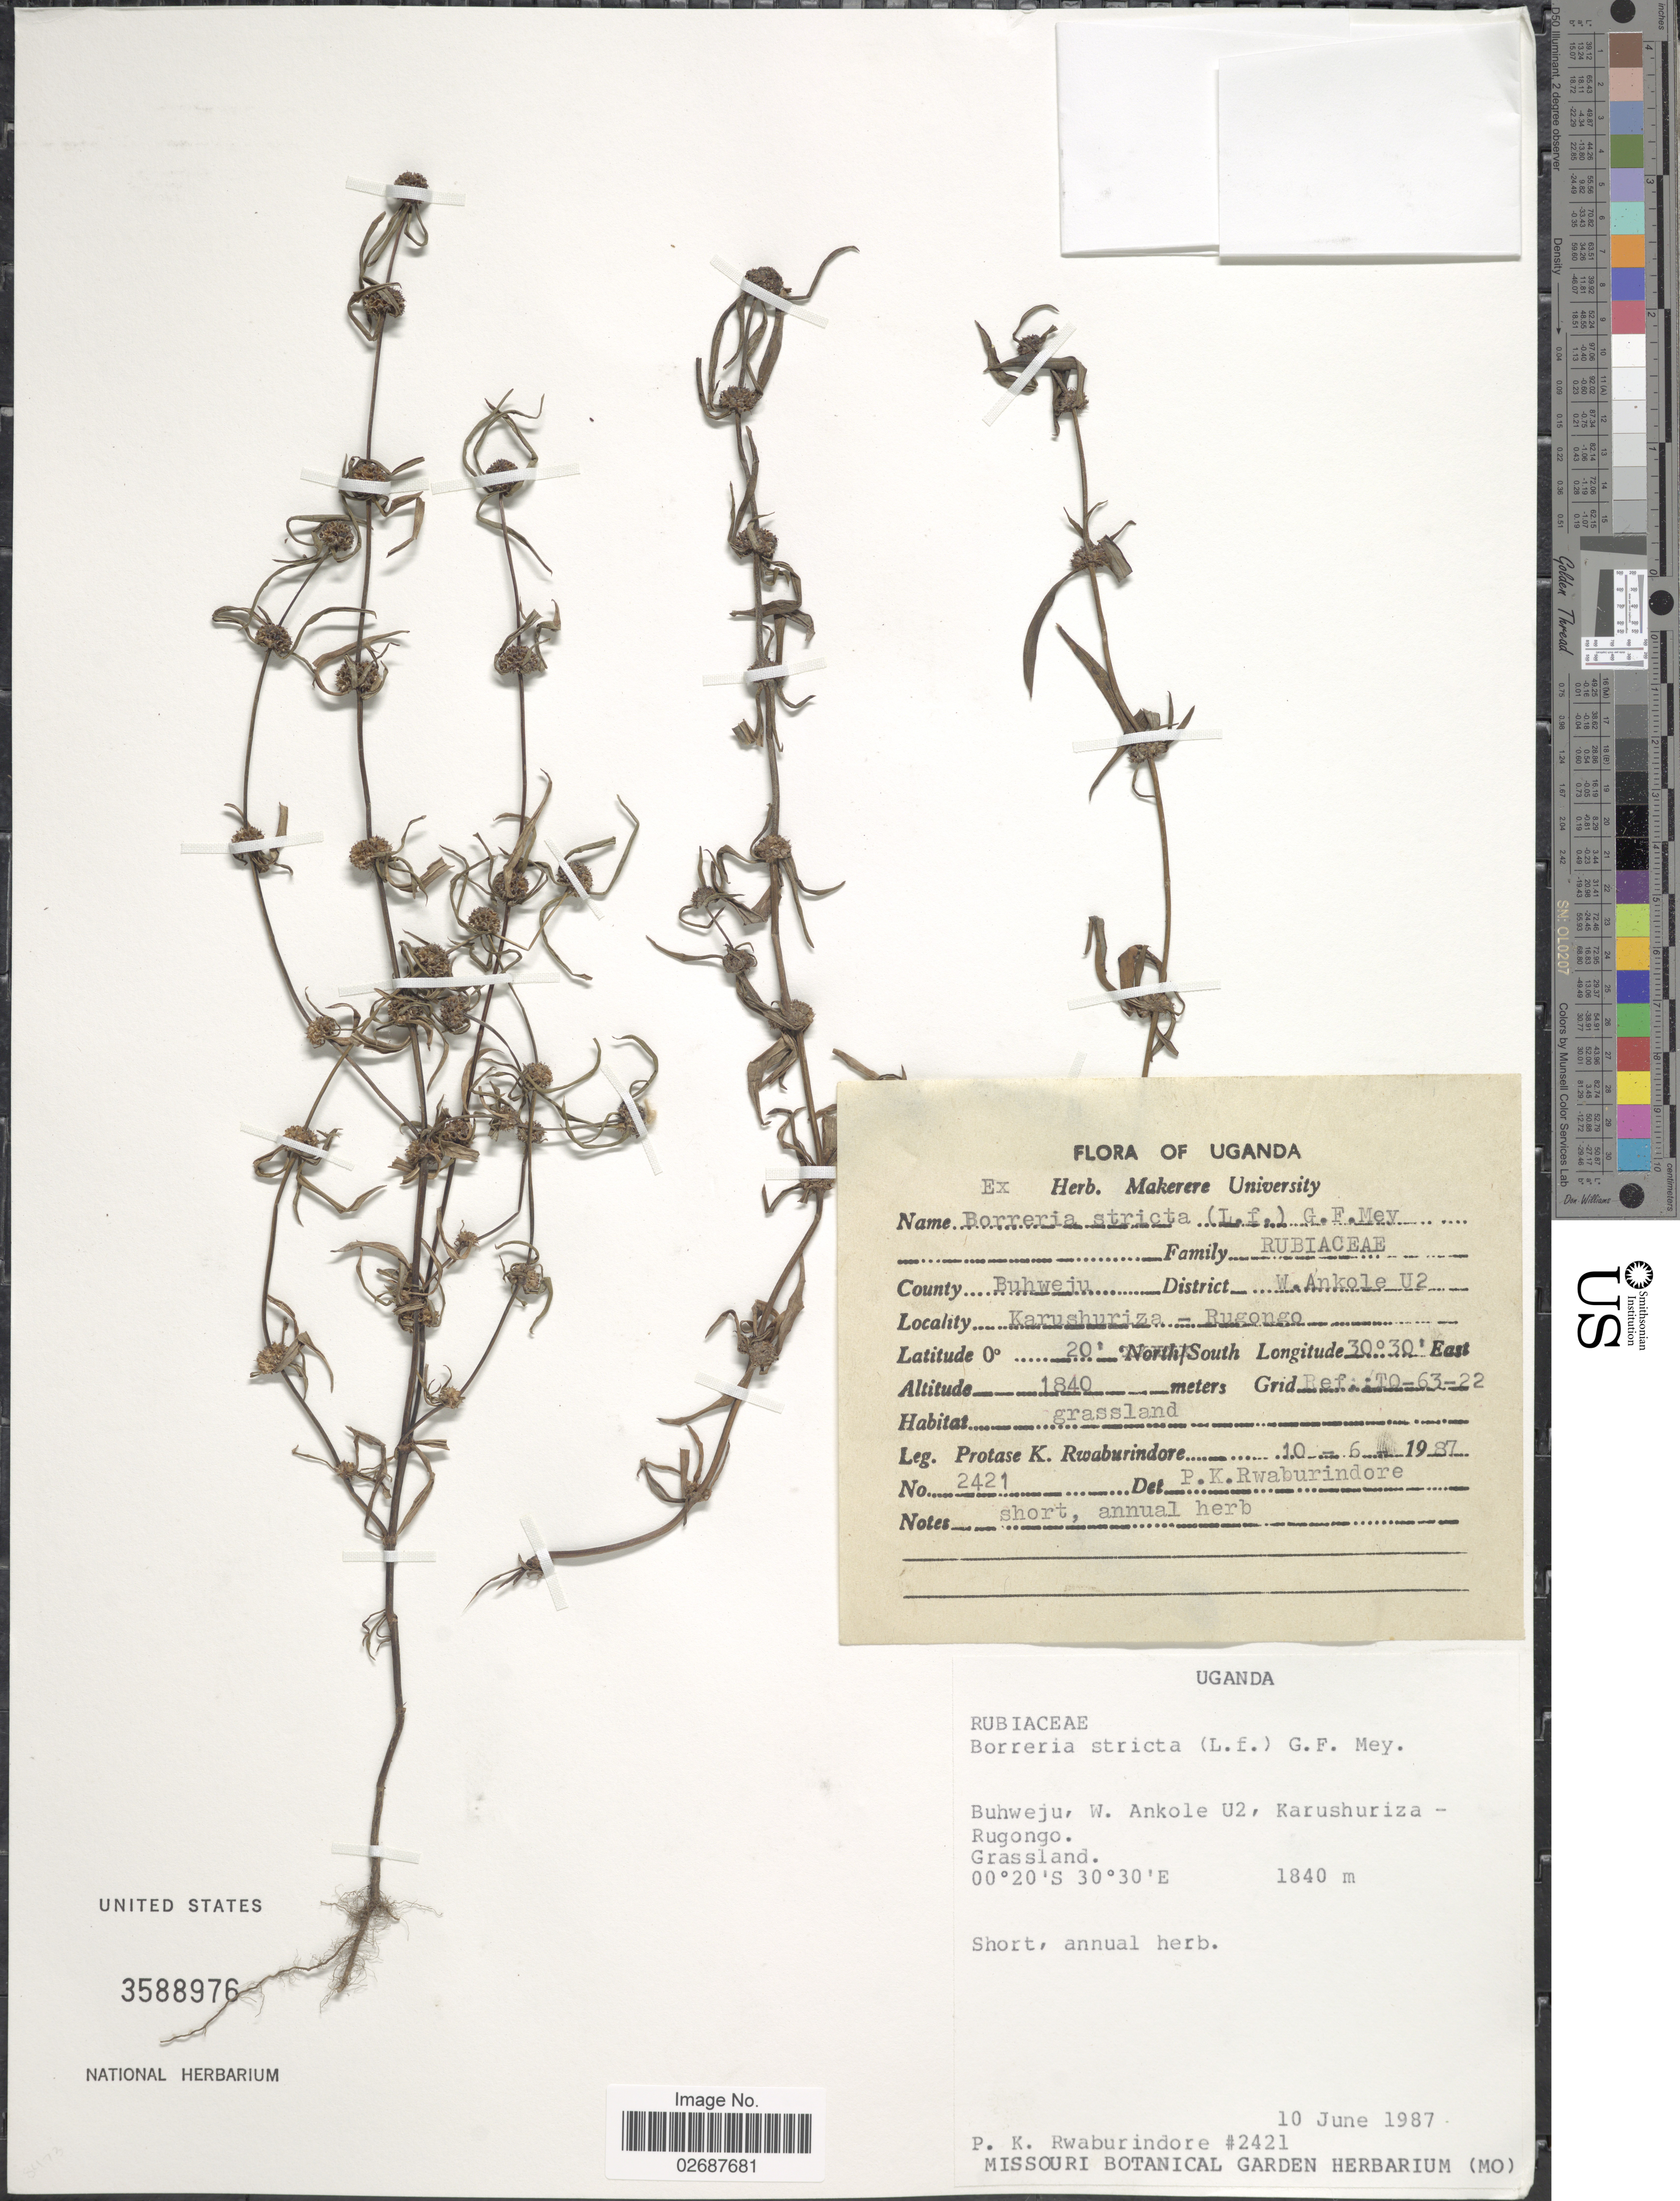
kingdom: Plantae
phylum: Tracheophyta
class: Magnoliopsida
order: Gentianales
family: Rubiaceae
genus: Borreria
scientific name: Borreria stricta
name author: (L. f.) G. Mey.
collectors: P. Rwaburindore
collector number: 2421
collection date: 1987-06-10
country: Uganda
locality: County Buhweju, District W. Ankole U2, Karushuriza-Rugongo, Grid Ref: TQ-63-22.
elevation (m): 1840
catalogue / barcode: US 3588976